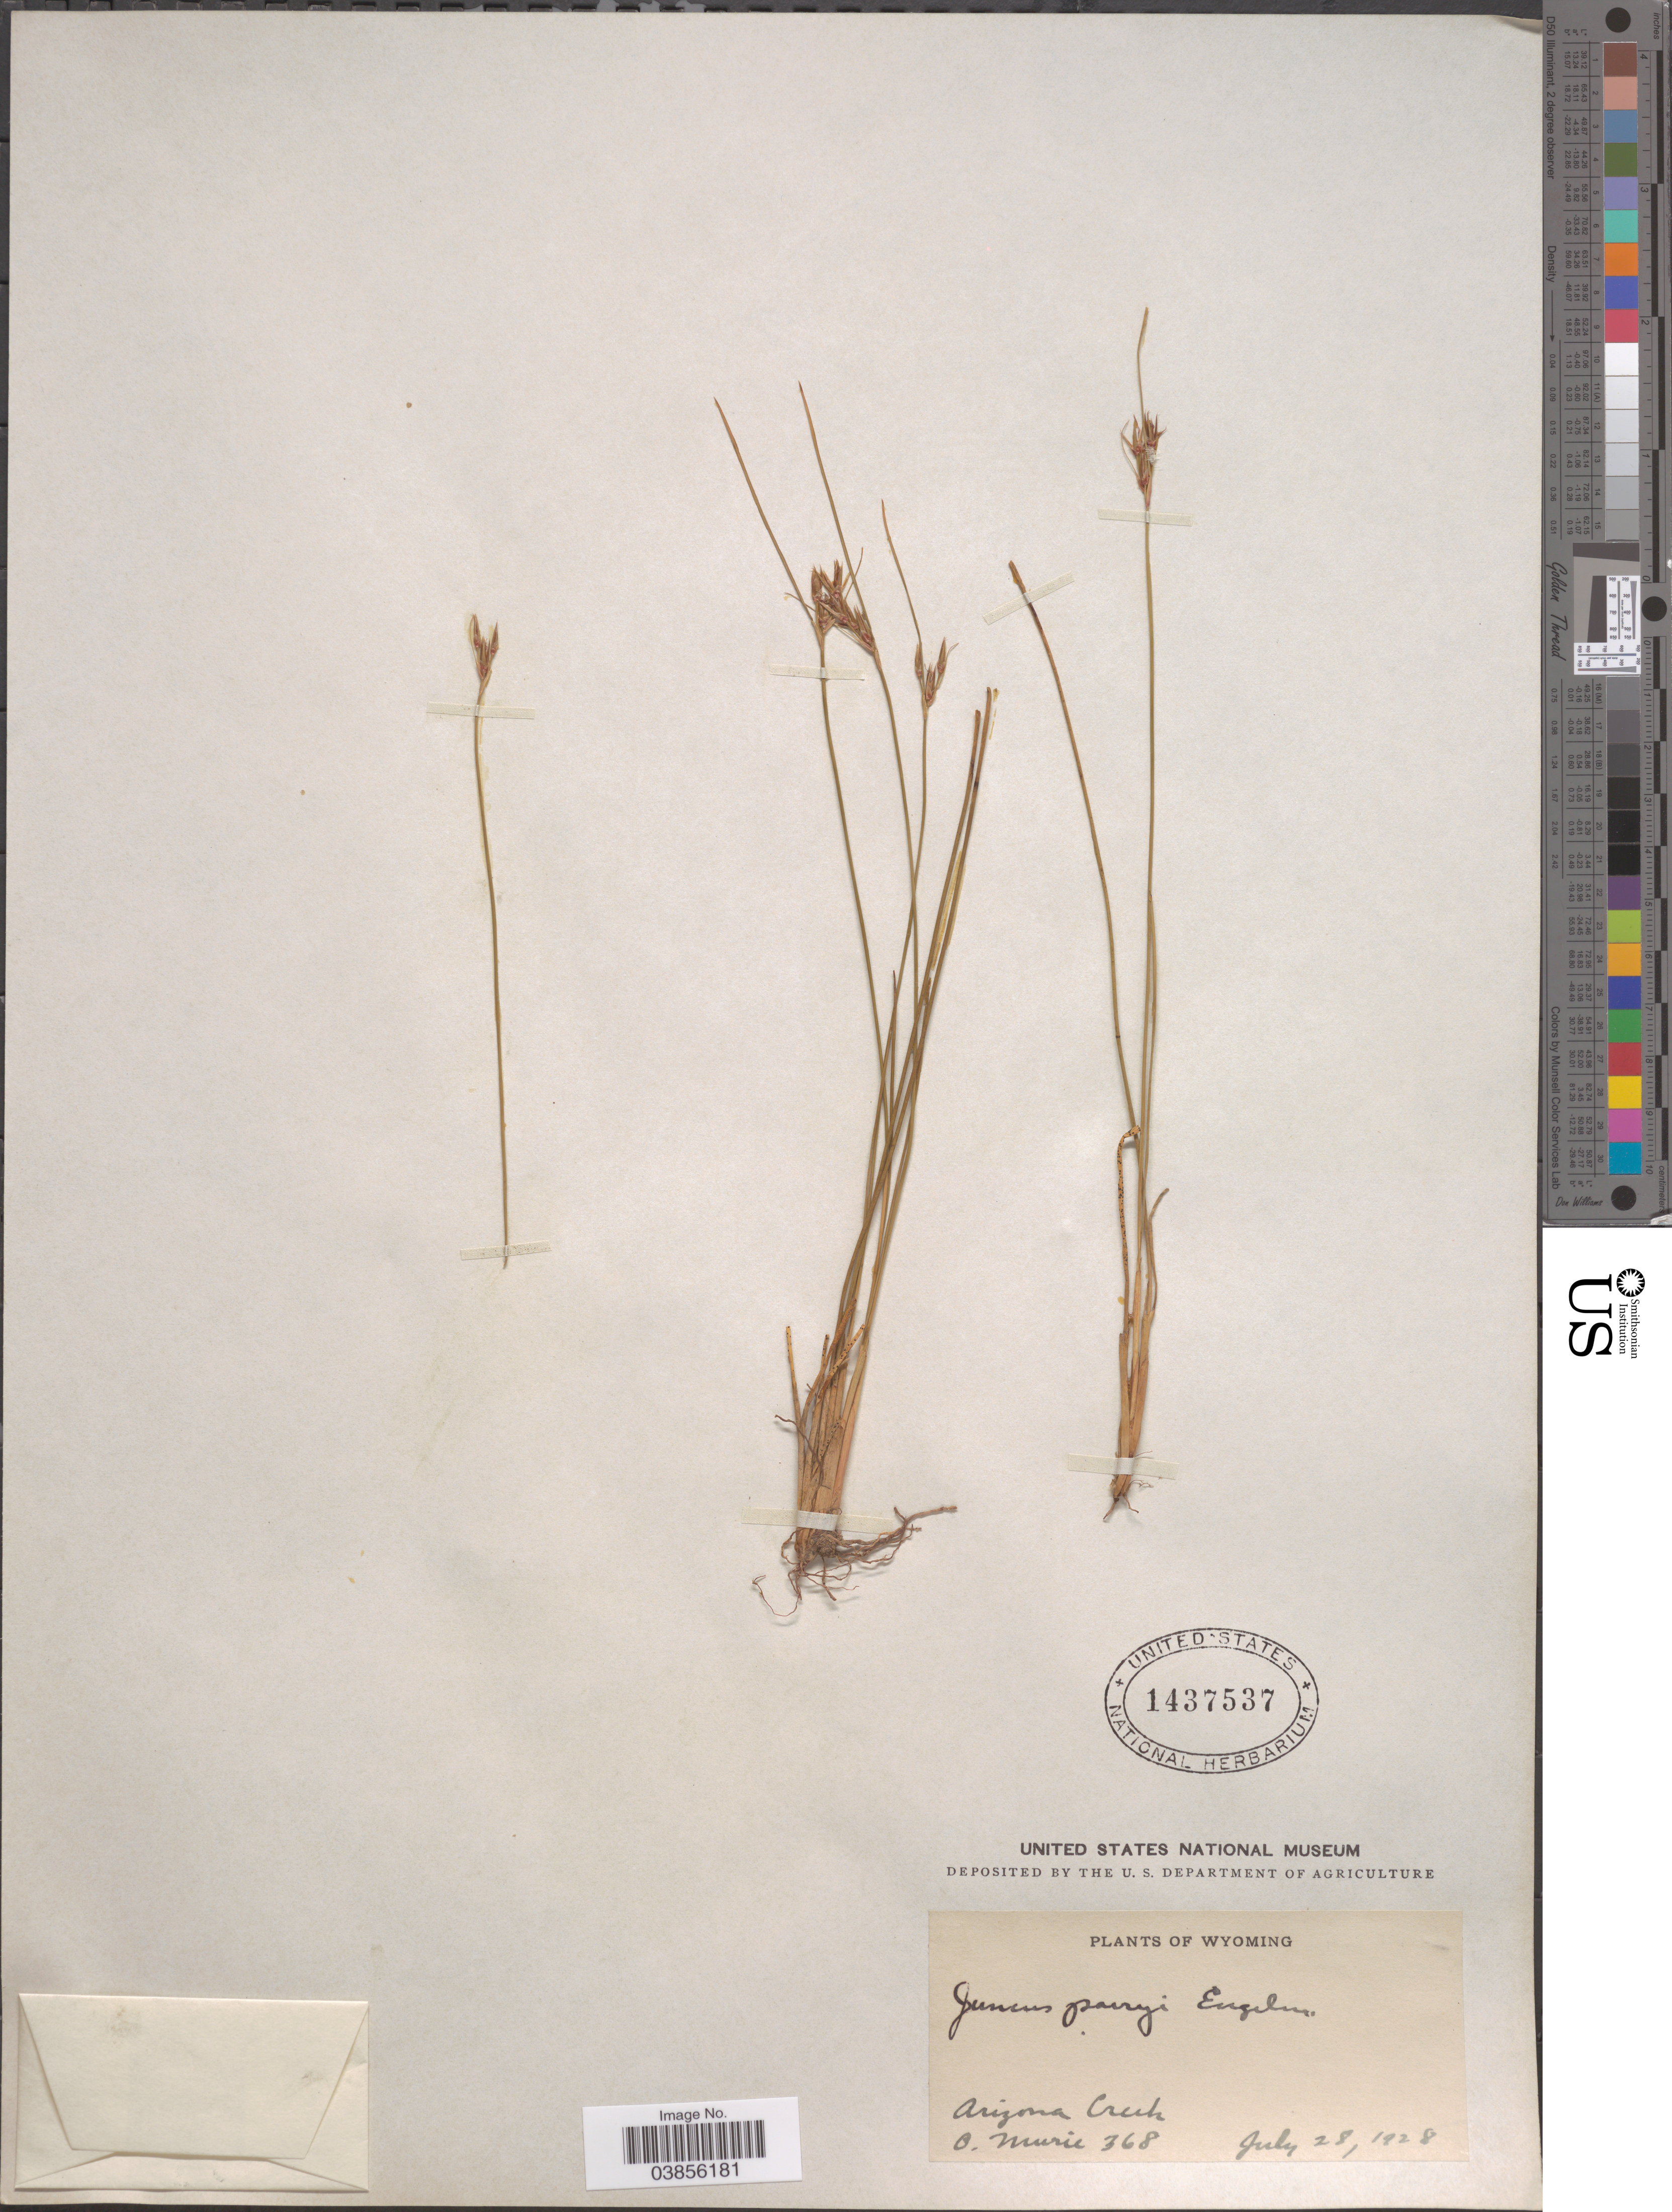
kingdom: Plantae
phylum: Tracheophyta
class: Liliopsida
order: Poales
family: Juncaceae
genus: Juncus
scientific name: Juncus parryi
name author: Engelm.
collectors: O. Murie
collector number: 368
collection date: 1928-07-28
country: United States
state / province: Wyoming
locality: Arizona Creek.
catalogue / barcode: US 1437537